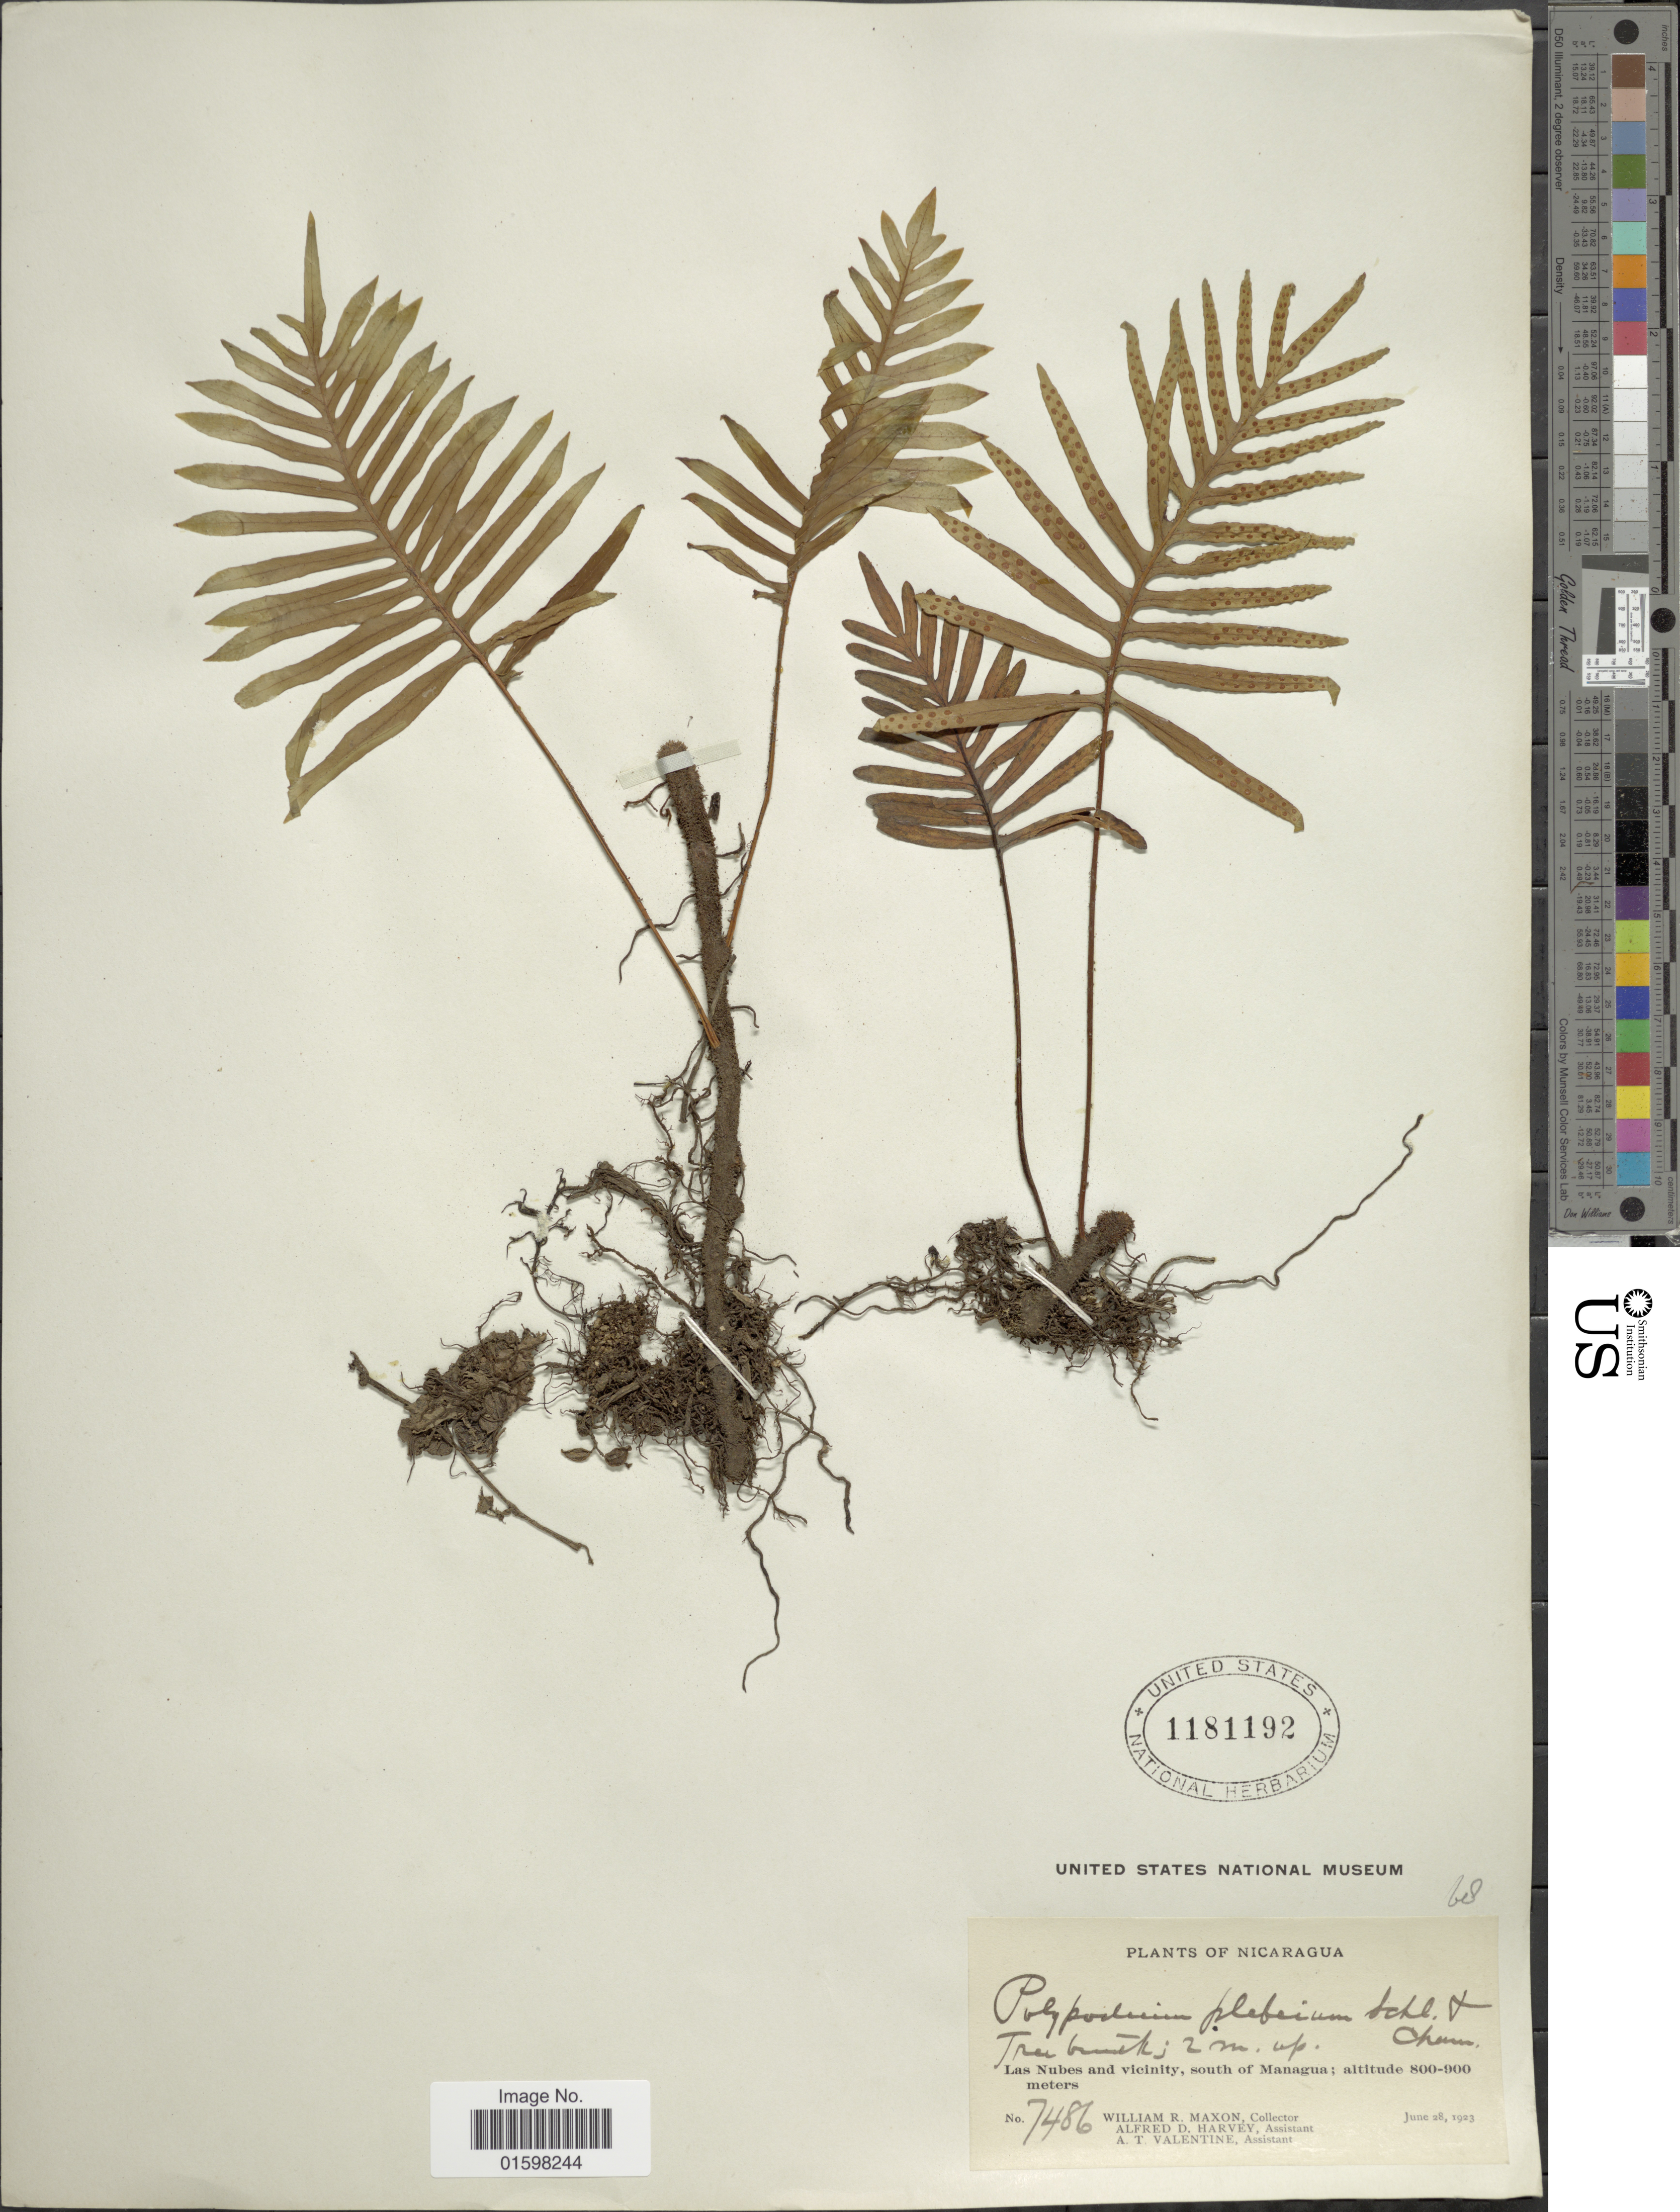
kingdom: Plantae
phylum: Tracheophyta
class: Polypodiopsida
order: Polypodiales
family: Polypodiaceae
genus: Pleopeltis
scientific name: Pleopeltis plebeia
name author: (Schltdl. ex Cham.) A.R. Sm. & Tejero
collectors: W. R. Maxon, A. D. Harvey & A. Valentine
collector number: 7486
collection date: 1923-06-28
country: Nicaragua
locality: Las Nubes and vicinity, south of Managua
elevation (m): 800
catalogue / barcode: US 1181192